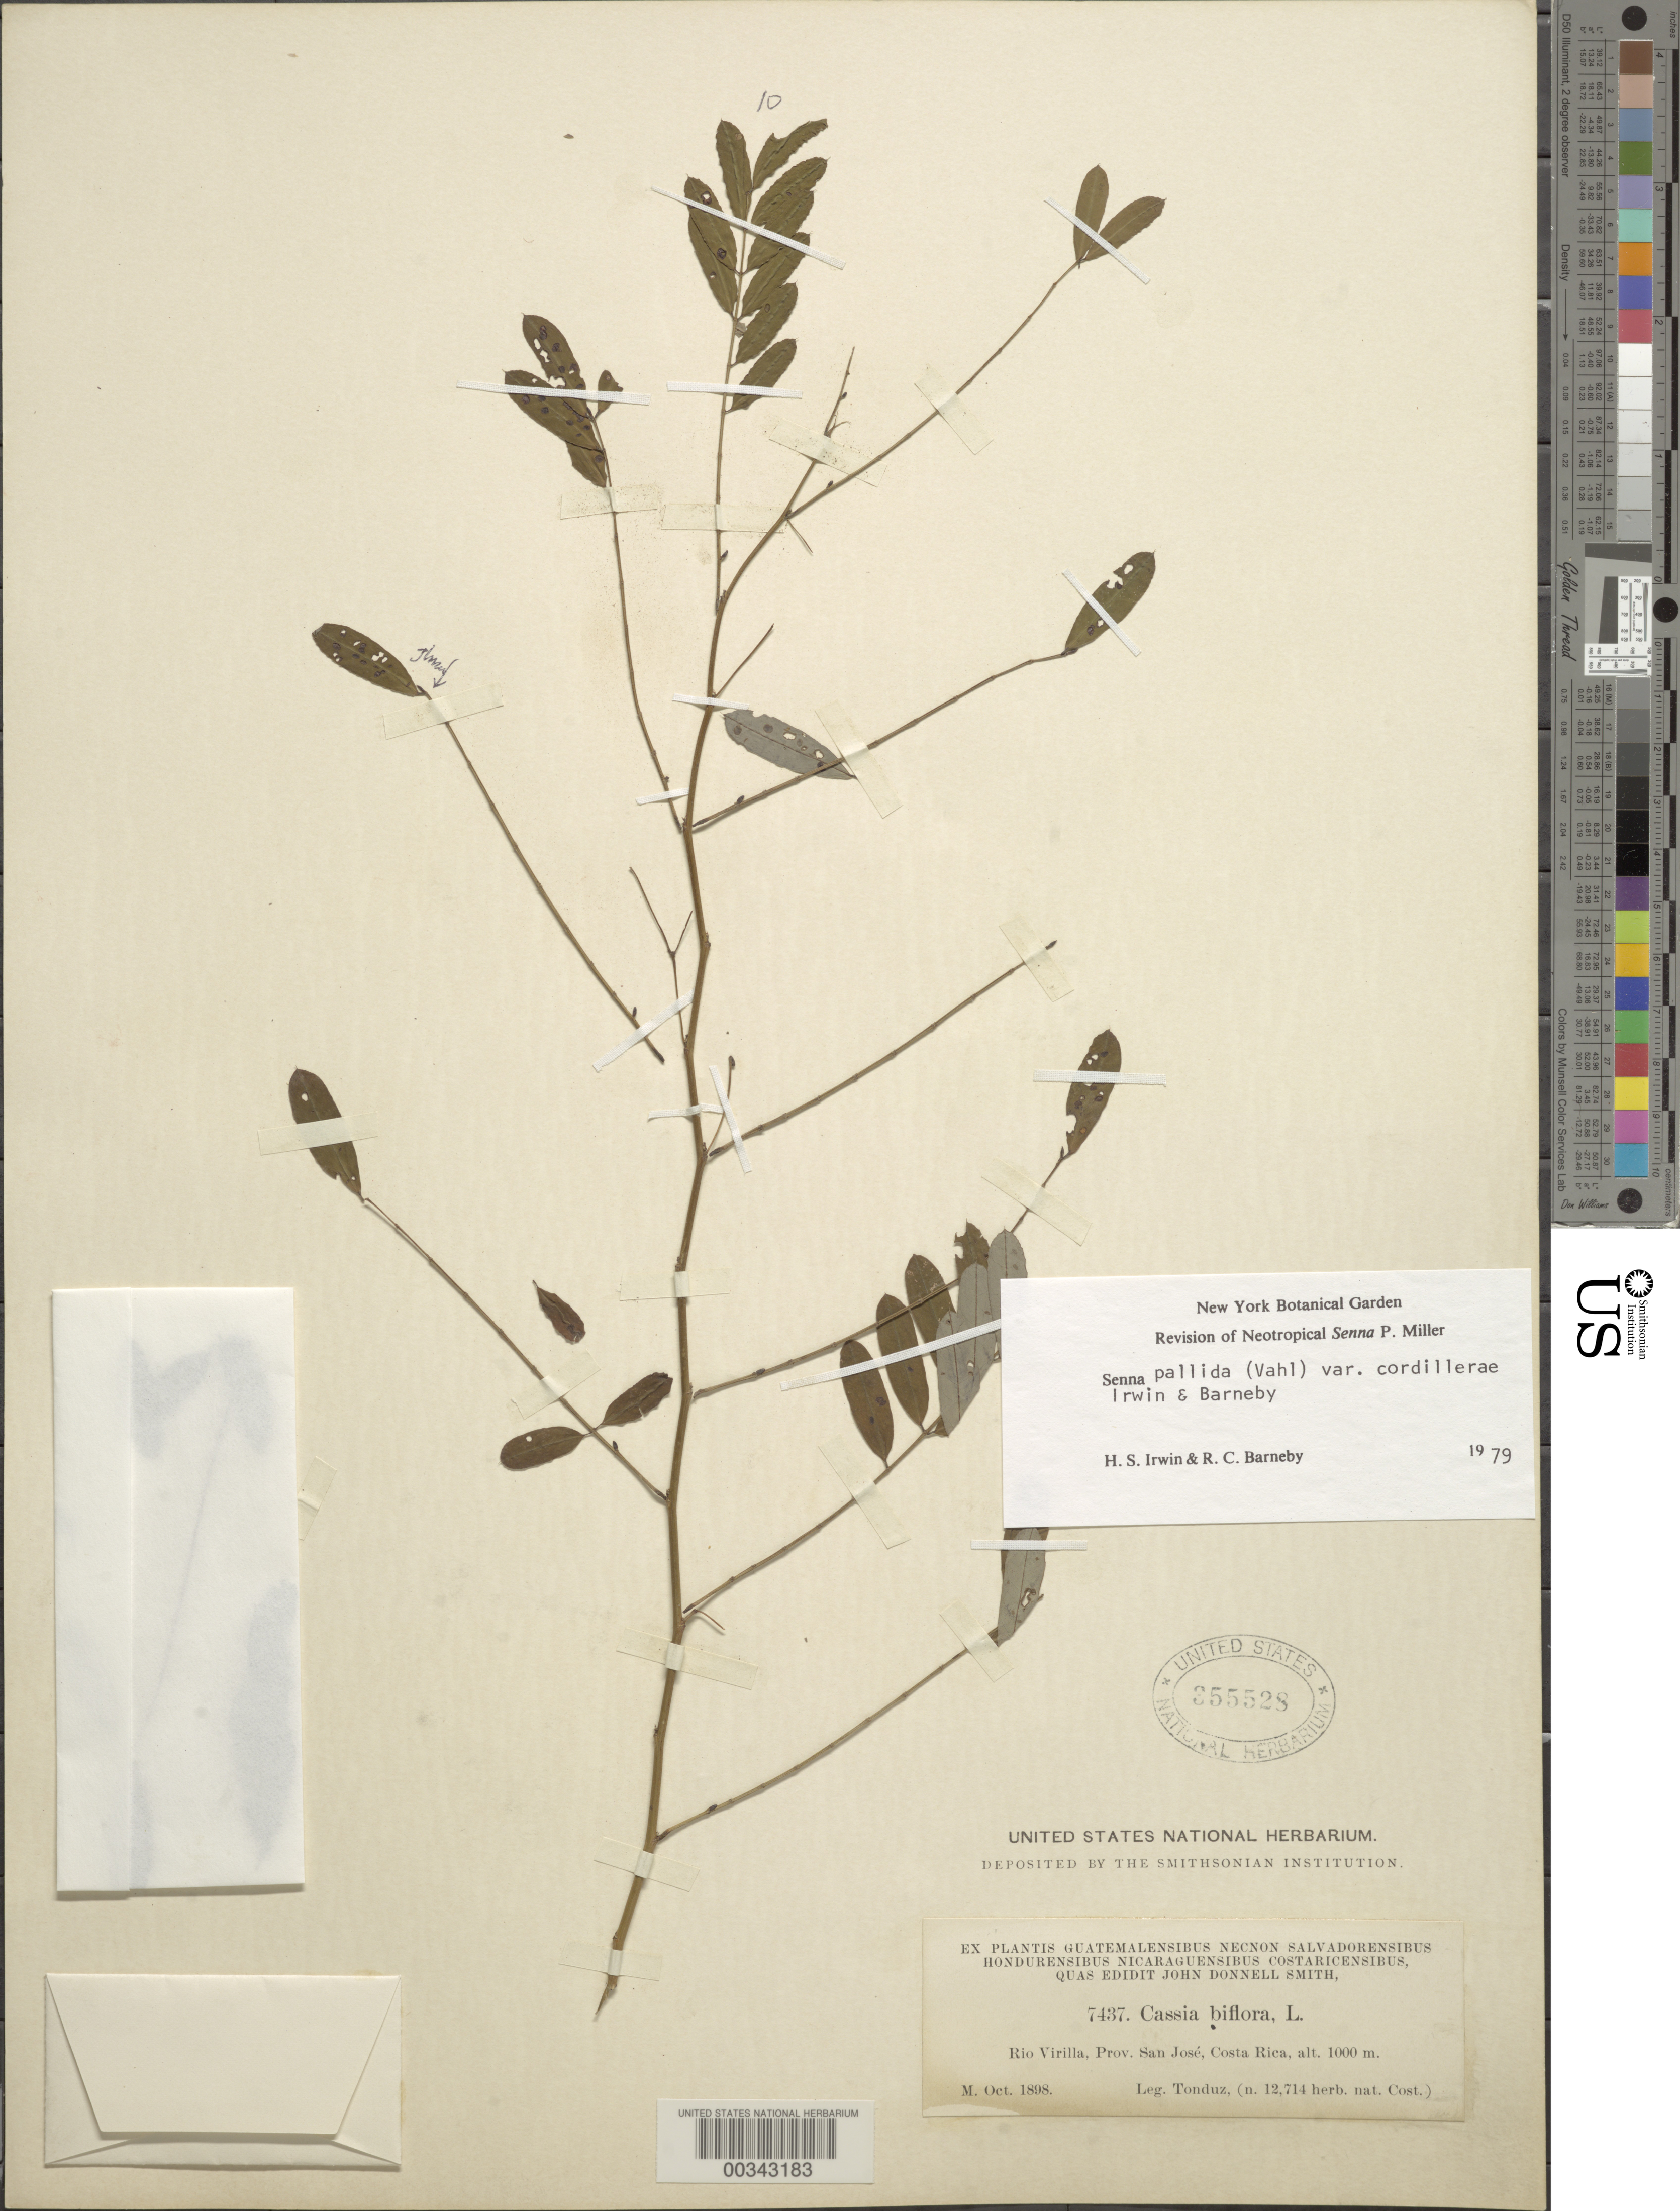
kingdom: Plantae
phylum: Tracheophyta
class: Magnoliopsida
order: Fabales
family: Fabaceae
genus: Senna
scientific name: Senna pallida var. cordillerae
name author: H.S. Irwin & Barneby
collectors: A. Tonduz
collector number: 7437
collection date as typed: Oct 1898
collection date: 1898-10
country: Costa Rica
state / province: San José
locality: Rio virilla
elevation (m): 1000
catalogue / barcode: US 355528